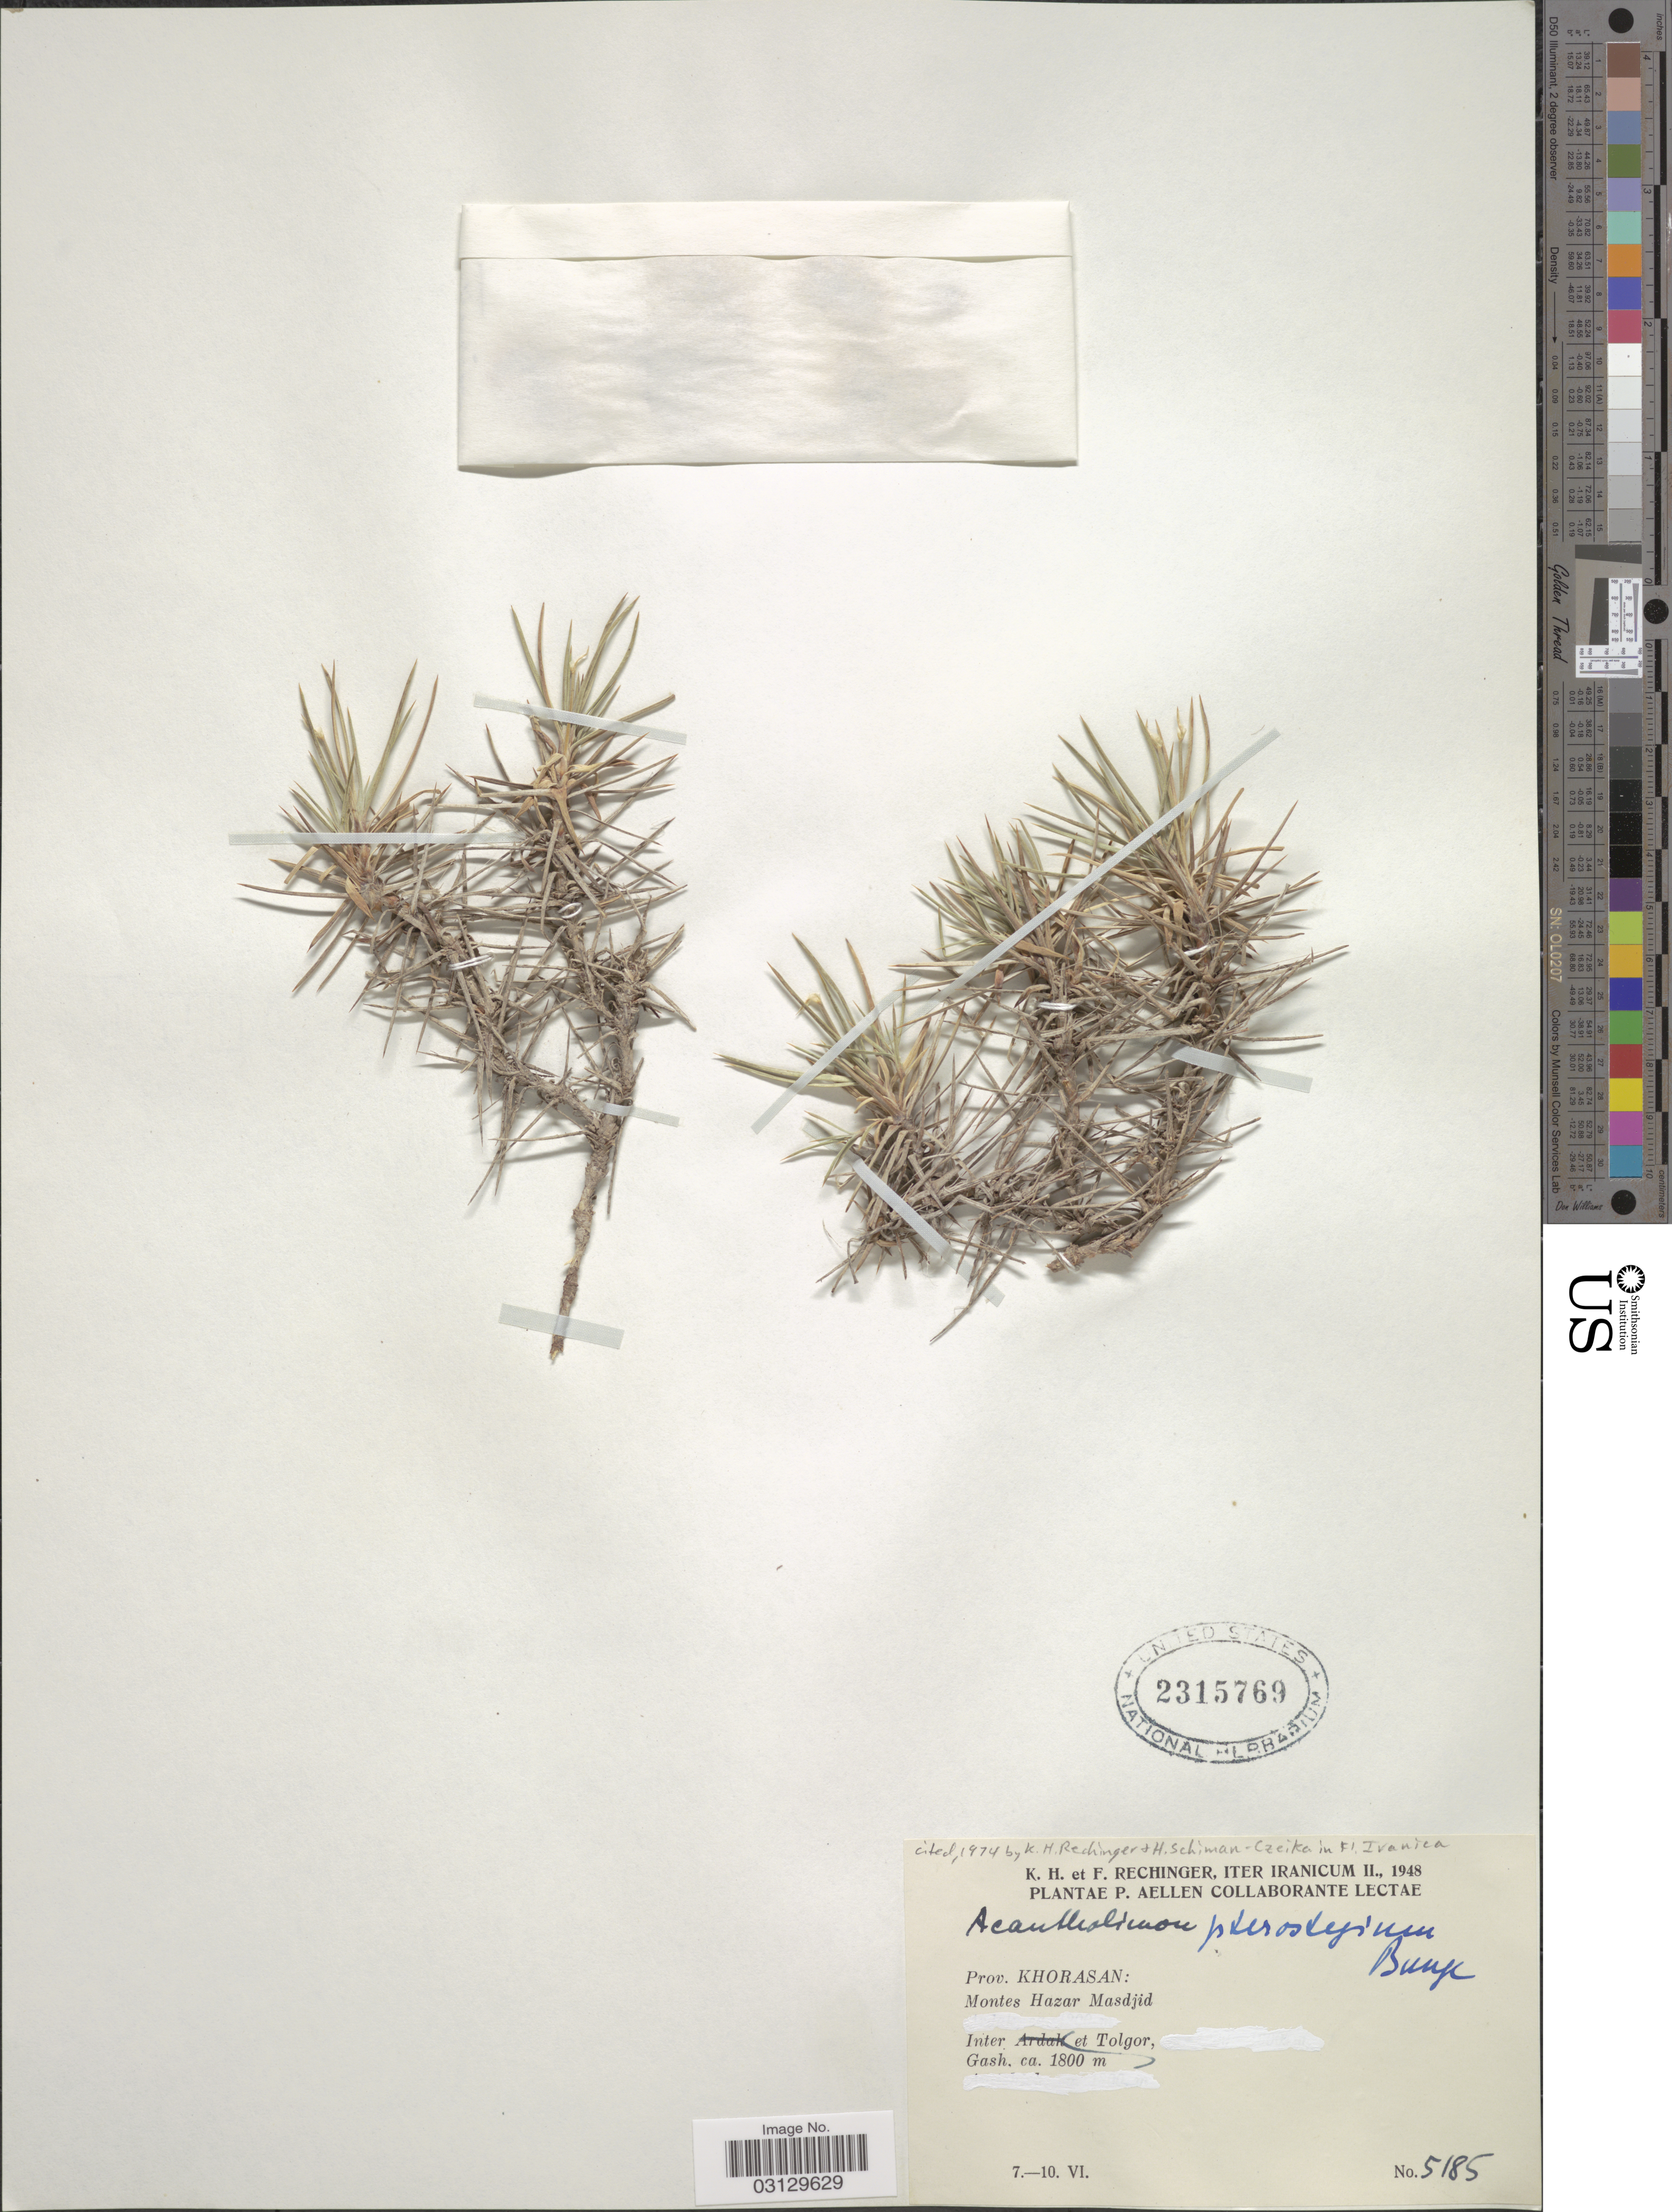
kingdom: Plantae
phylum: Tracheophyta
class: Magnoliopsida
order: Caryophyllales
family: Plumbaginaceae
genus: Acantholimon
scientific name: Acantholimon pterostegium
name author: Bunge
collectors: K. H. Rechinger & F. Rechinger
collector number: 5185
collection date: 1948-06-07/1948-06-10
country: Iran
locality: Prov. Khorasan: Montes Hazar Masdjid. Inter Tolgor, Gash.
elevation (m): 1800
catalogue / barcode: US 2315769